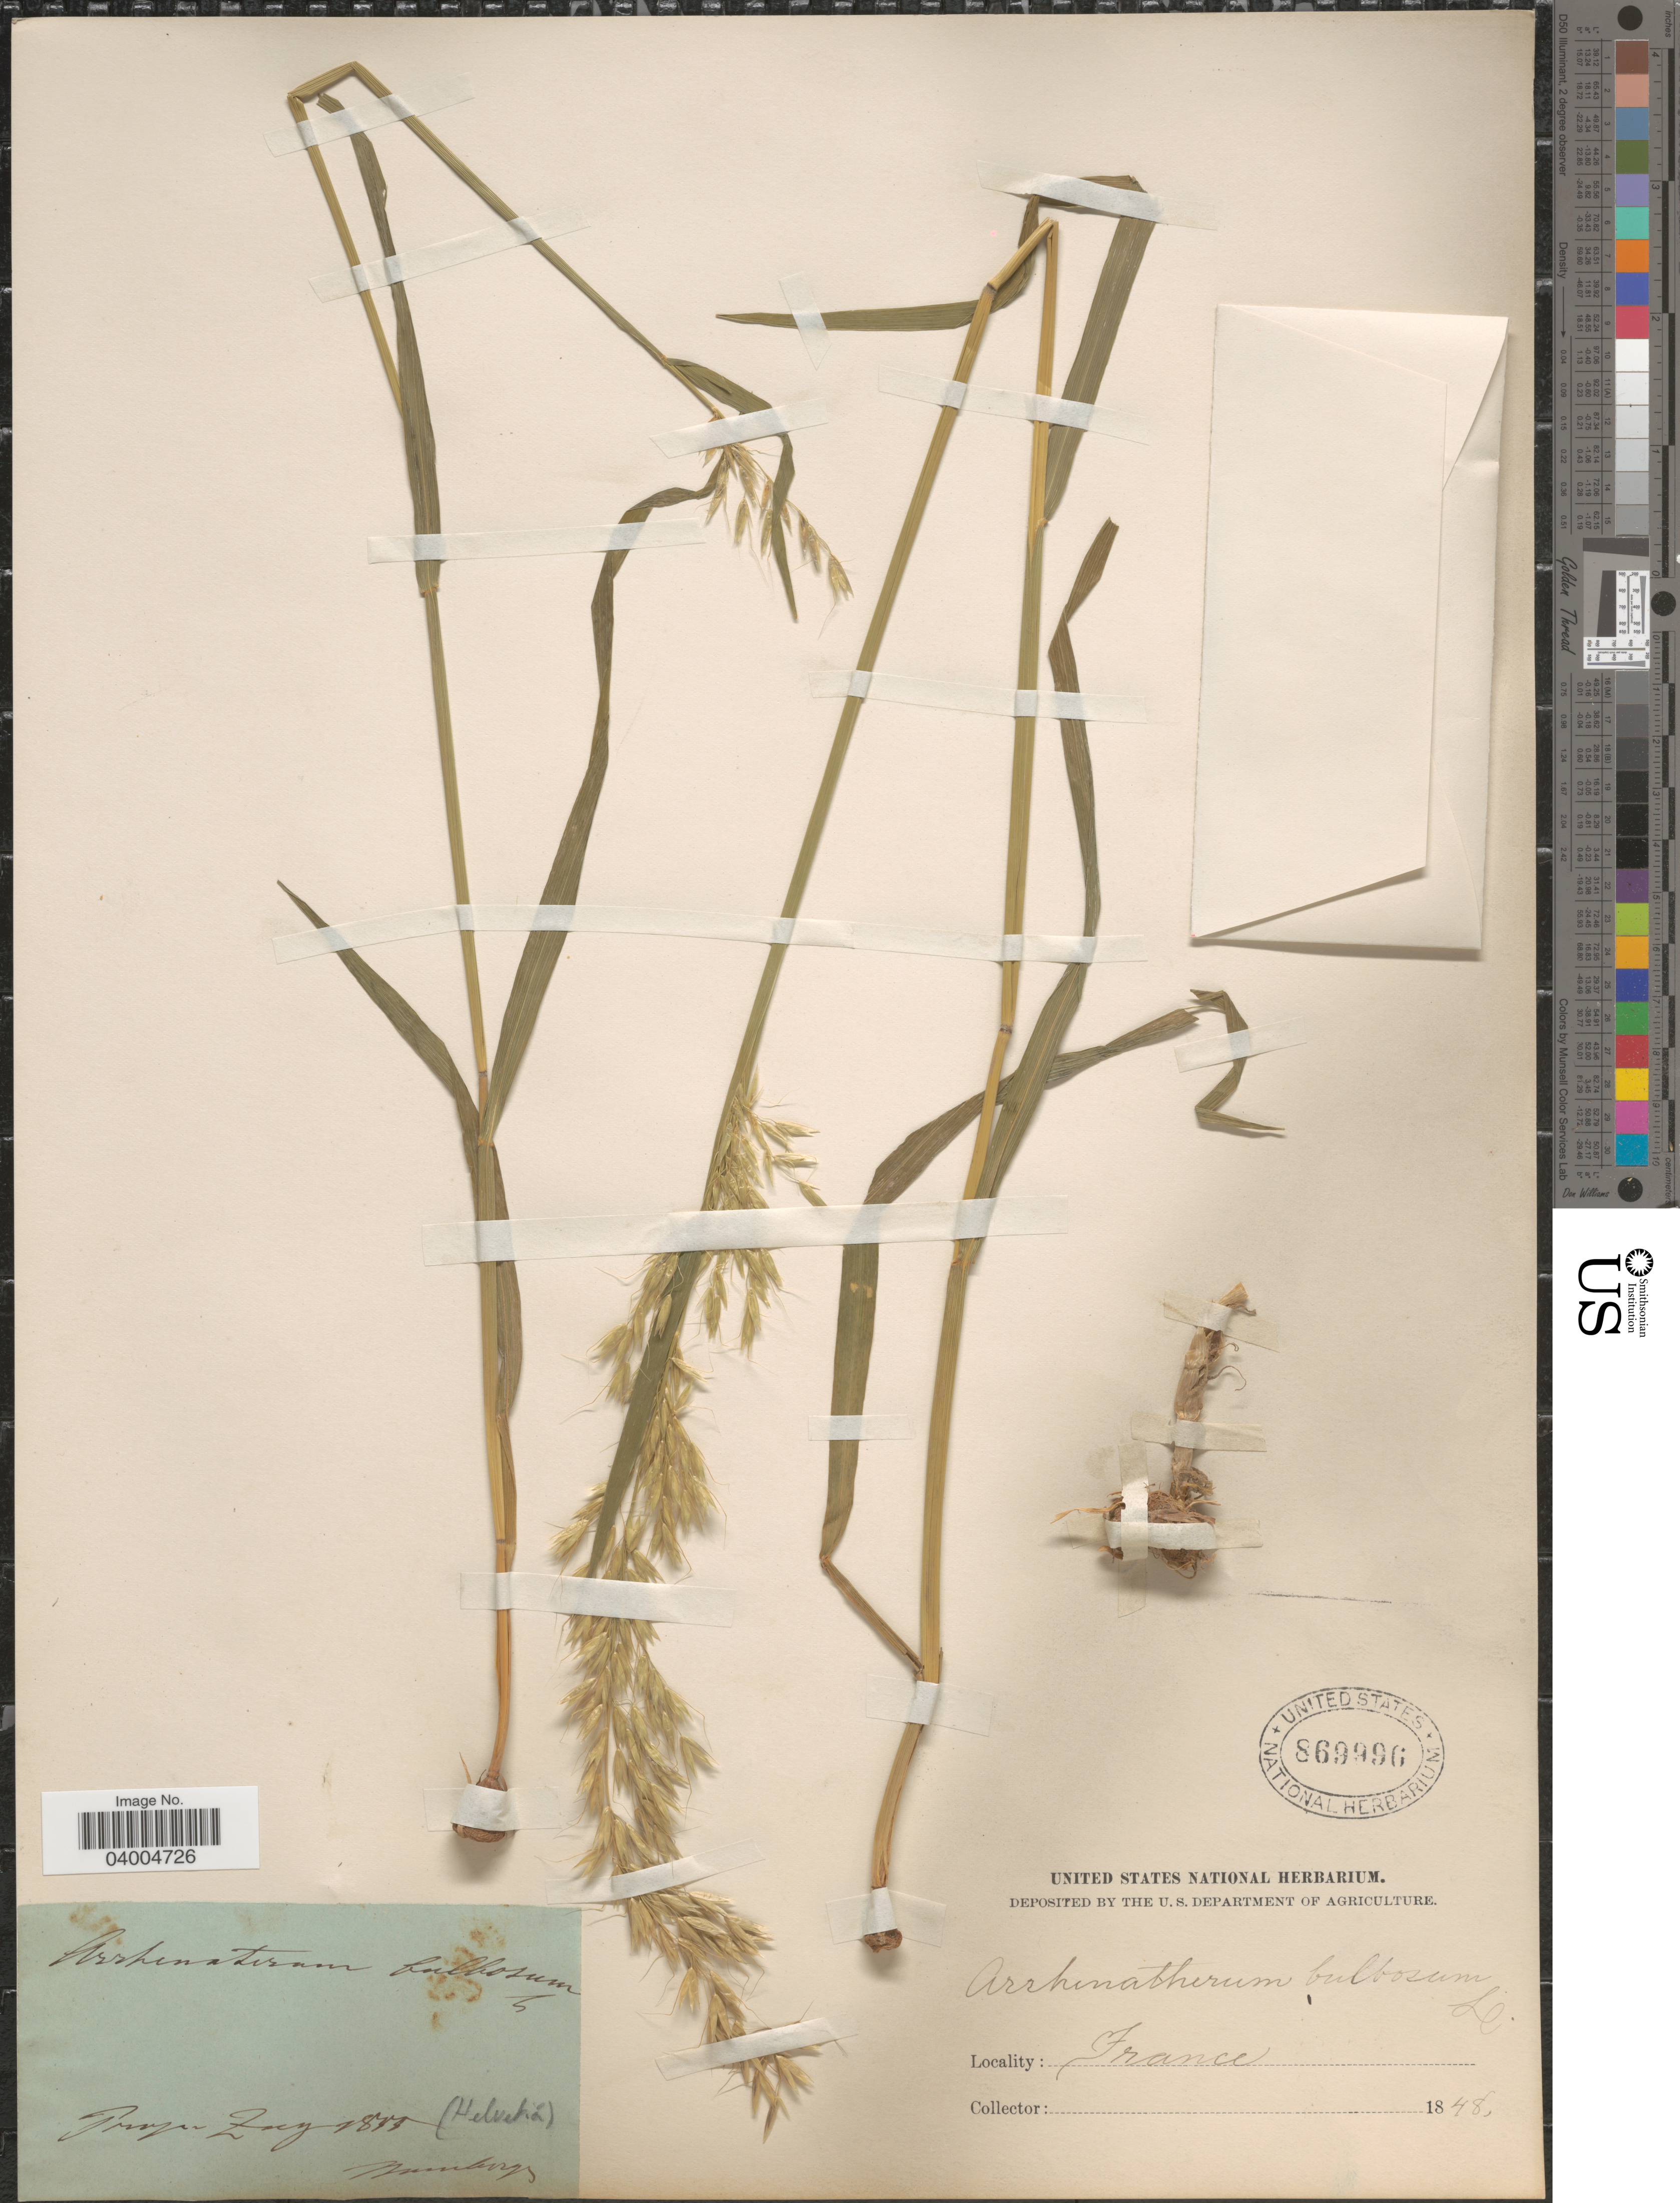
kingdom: Plantae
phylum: Tracheophyta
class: Liliopsida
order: Poales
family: Poaceae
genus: Arrhenatherum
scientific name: Arrhenatherum elatius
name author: (L.) J. Presl & C. Presl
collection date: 1848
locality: Prope Zug (Helvetiá). France.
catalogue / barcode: US 869996